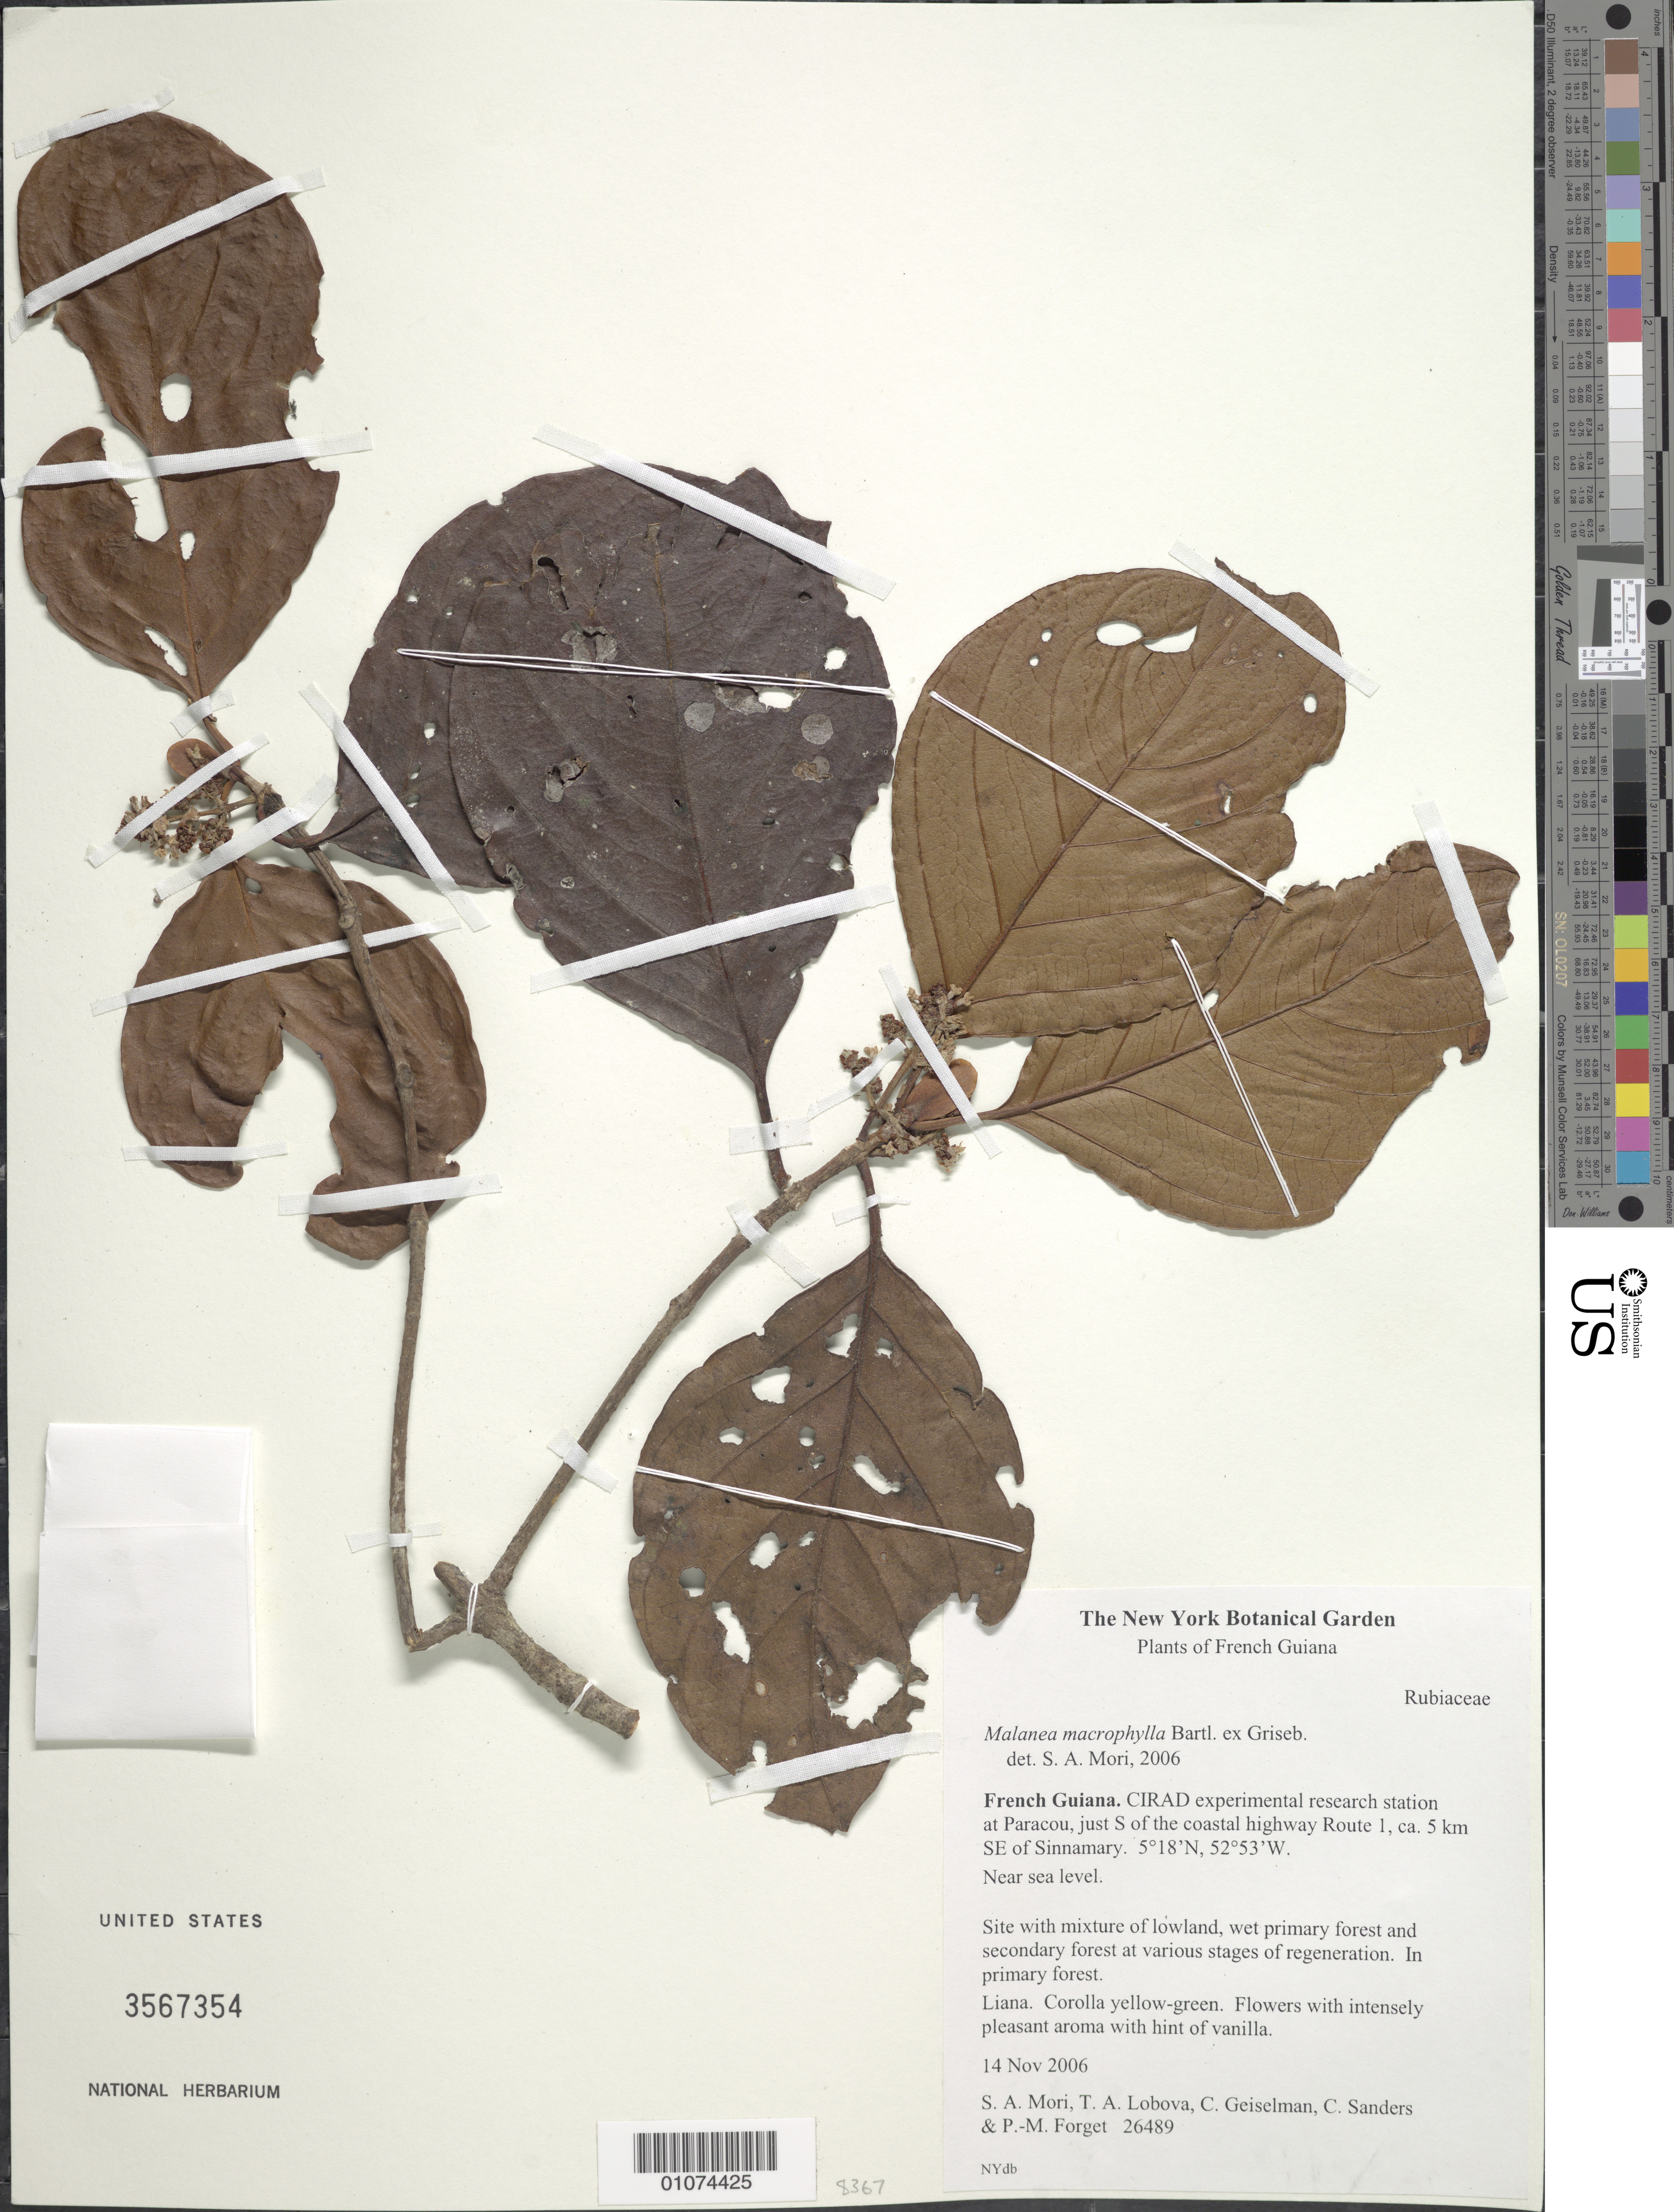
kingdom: Plantae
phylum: Tracheophyta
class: Magnoliopsida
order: Gentianales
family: Rubiaceae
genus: Malanea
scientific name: Malanea macrophylla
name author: Bartl. ex Griseb.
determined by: Mori, Scott A.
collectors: S. Mori, T. Lobova, C. Geiselman, C. Sanders & P.-M. Forget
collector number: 26489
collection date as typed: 14-Nov-06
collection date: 2006-11-14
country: French Guiana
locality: CIRAD experimental research station at Paracou, just south of coastal highway Route 1, ca. 5 km. SE of Sinnamary.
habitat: Near sea level. Site with mixture of lowland, wet primary forest and secondary forest at various stages of regeneration. In primary forest.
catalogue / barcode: US 3567354